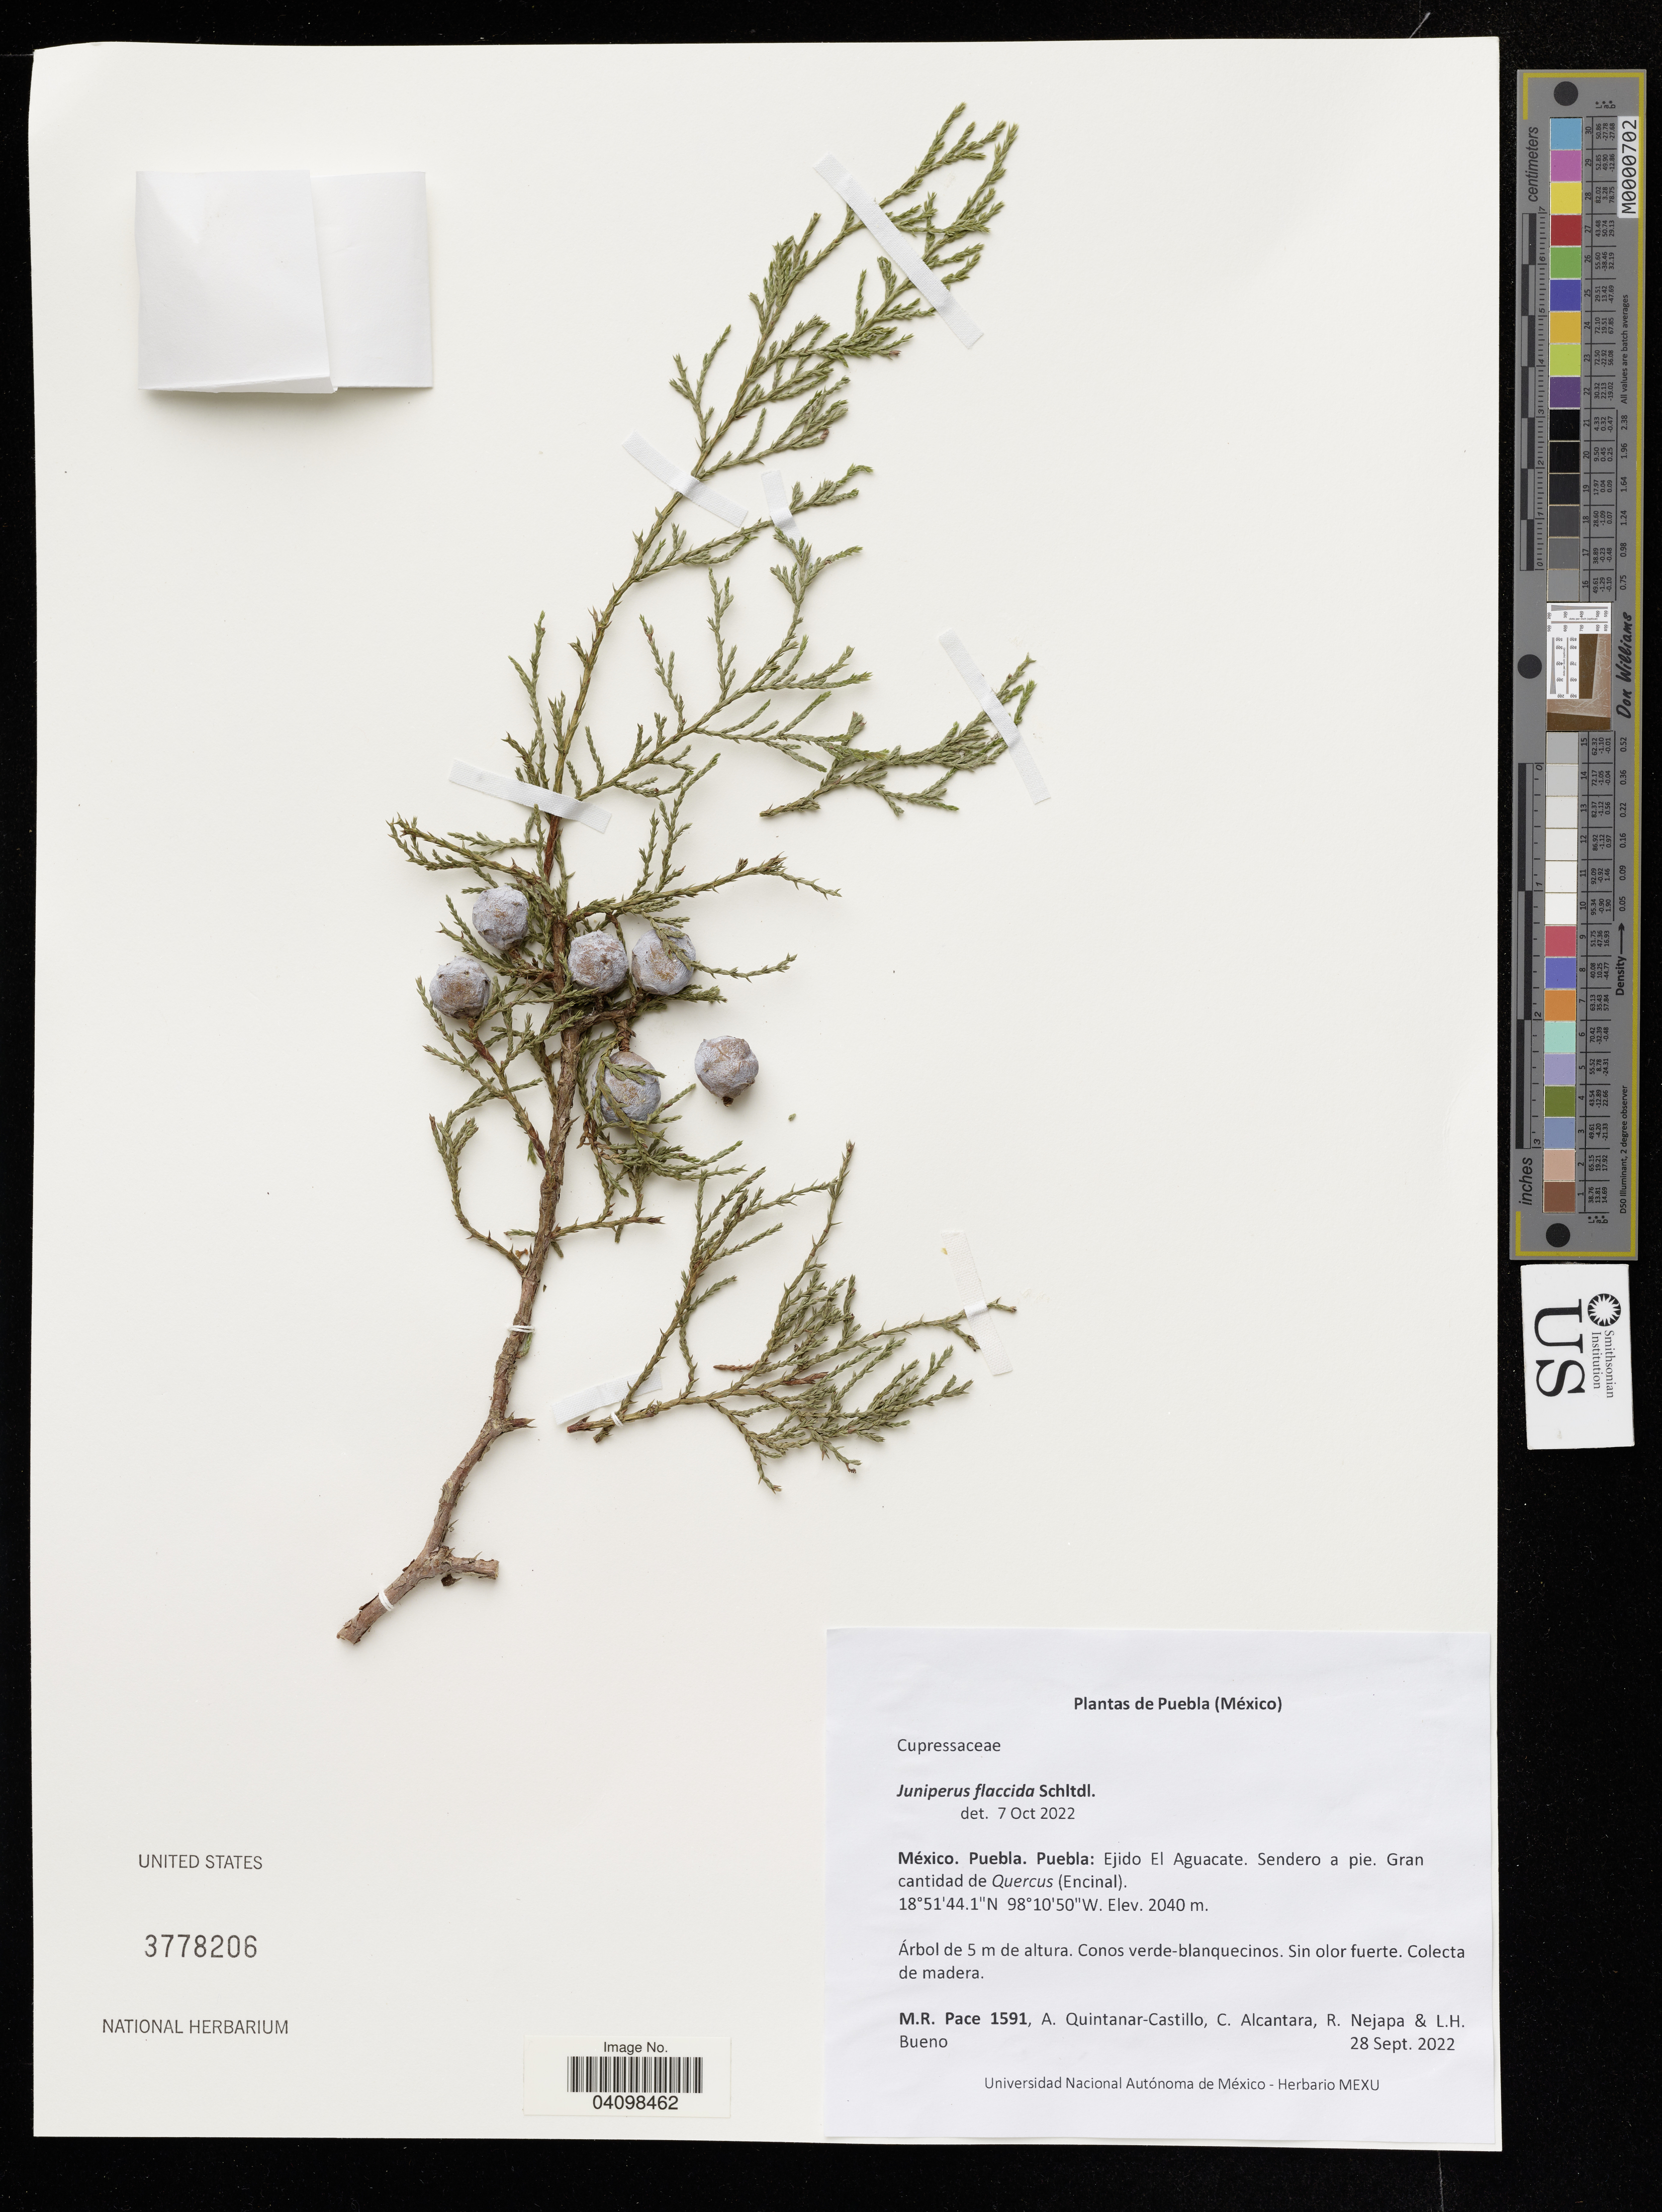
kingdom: Plantae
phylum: Tracheophyta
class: Pinopsida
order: Pinales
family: Cupressaceae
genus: Juniperus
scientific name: Juniperus flaccida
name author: Schltdl.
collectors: M. Pace, A. Quintanar Castillo, C. Alcantara & R. Nejapa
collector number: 1591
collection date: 2022-09-28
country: Mexico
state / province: Puebla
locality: Puebla: Ejido El Aguacate. Sendero a pie. Gran cantidad de Quercus (Encinal).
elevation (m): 2040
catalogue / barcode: US 3778206